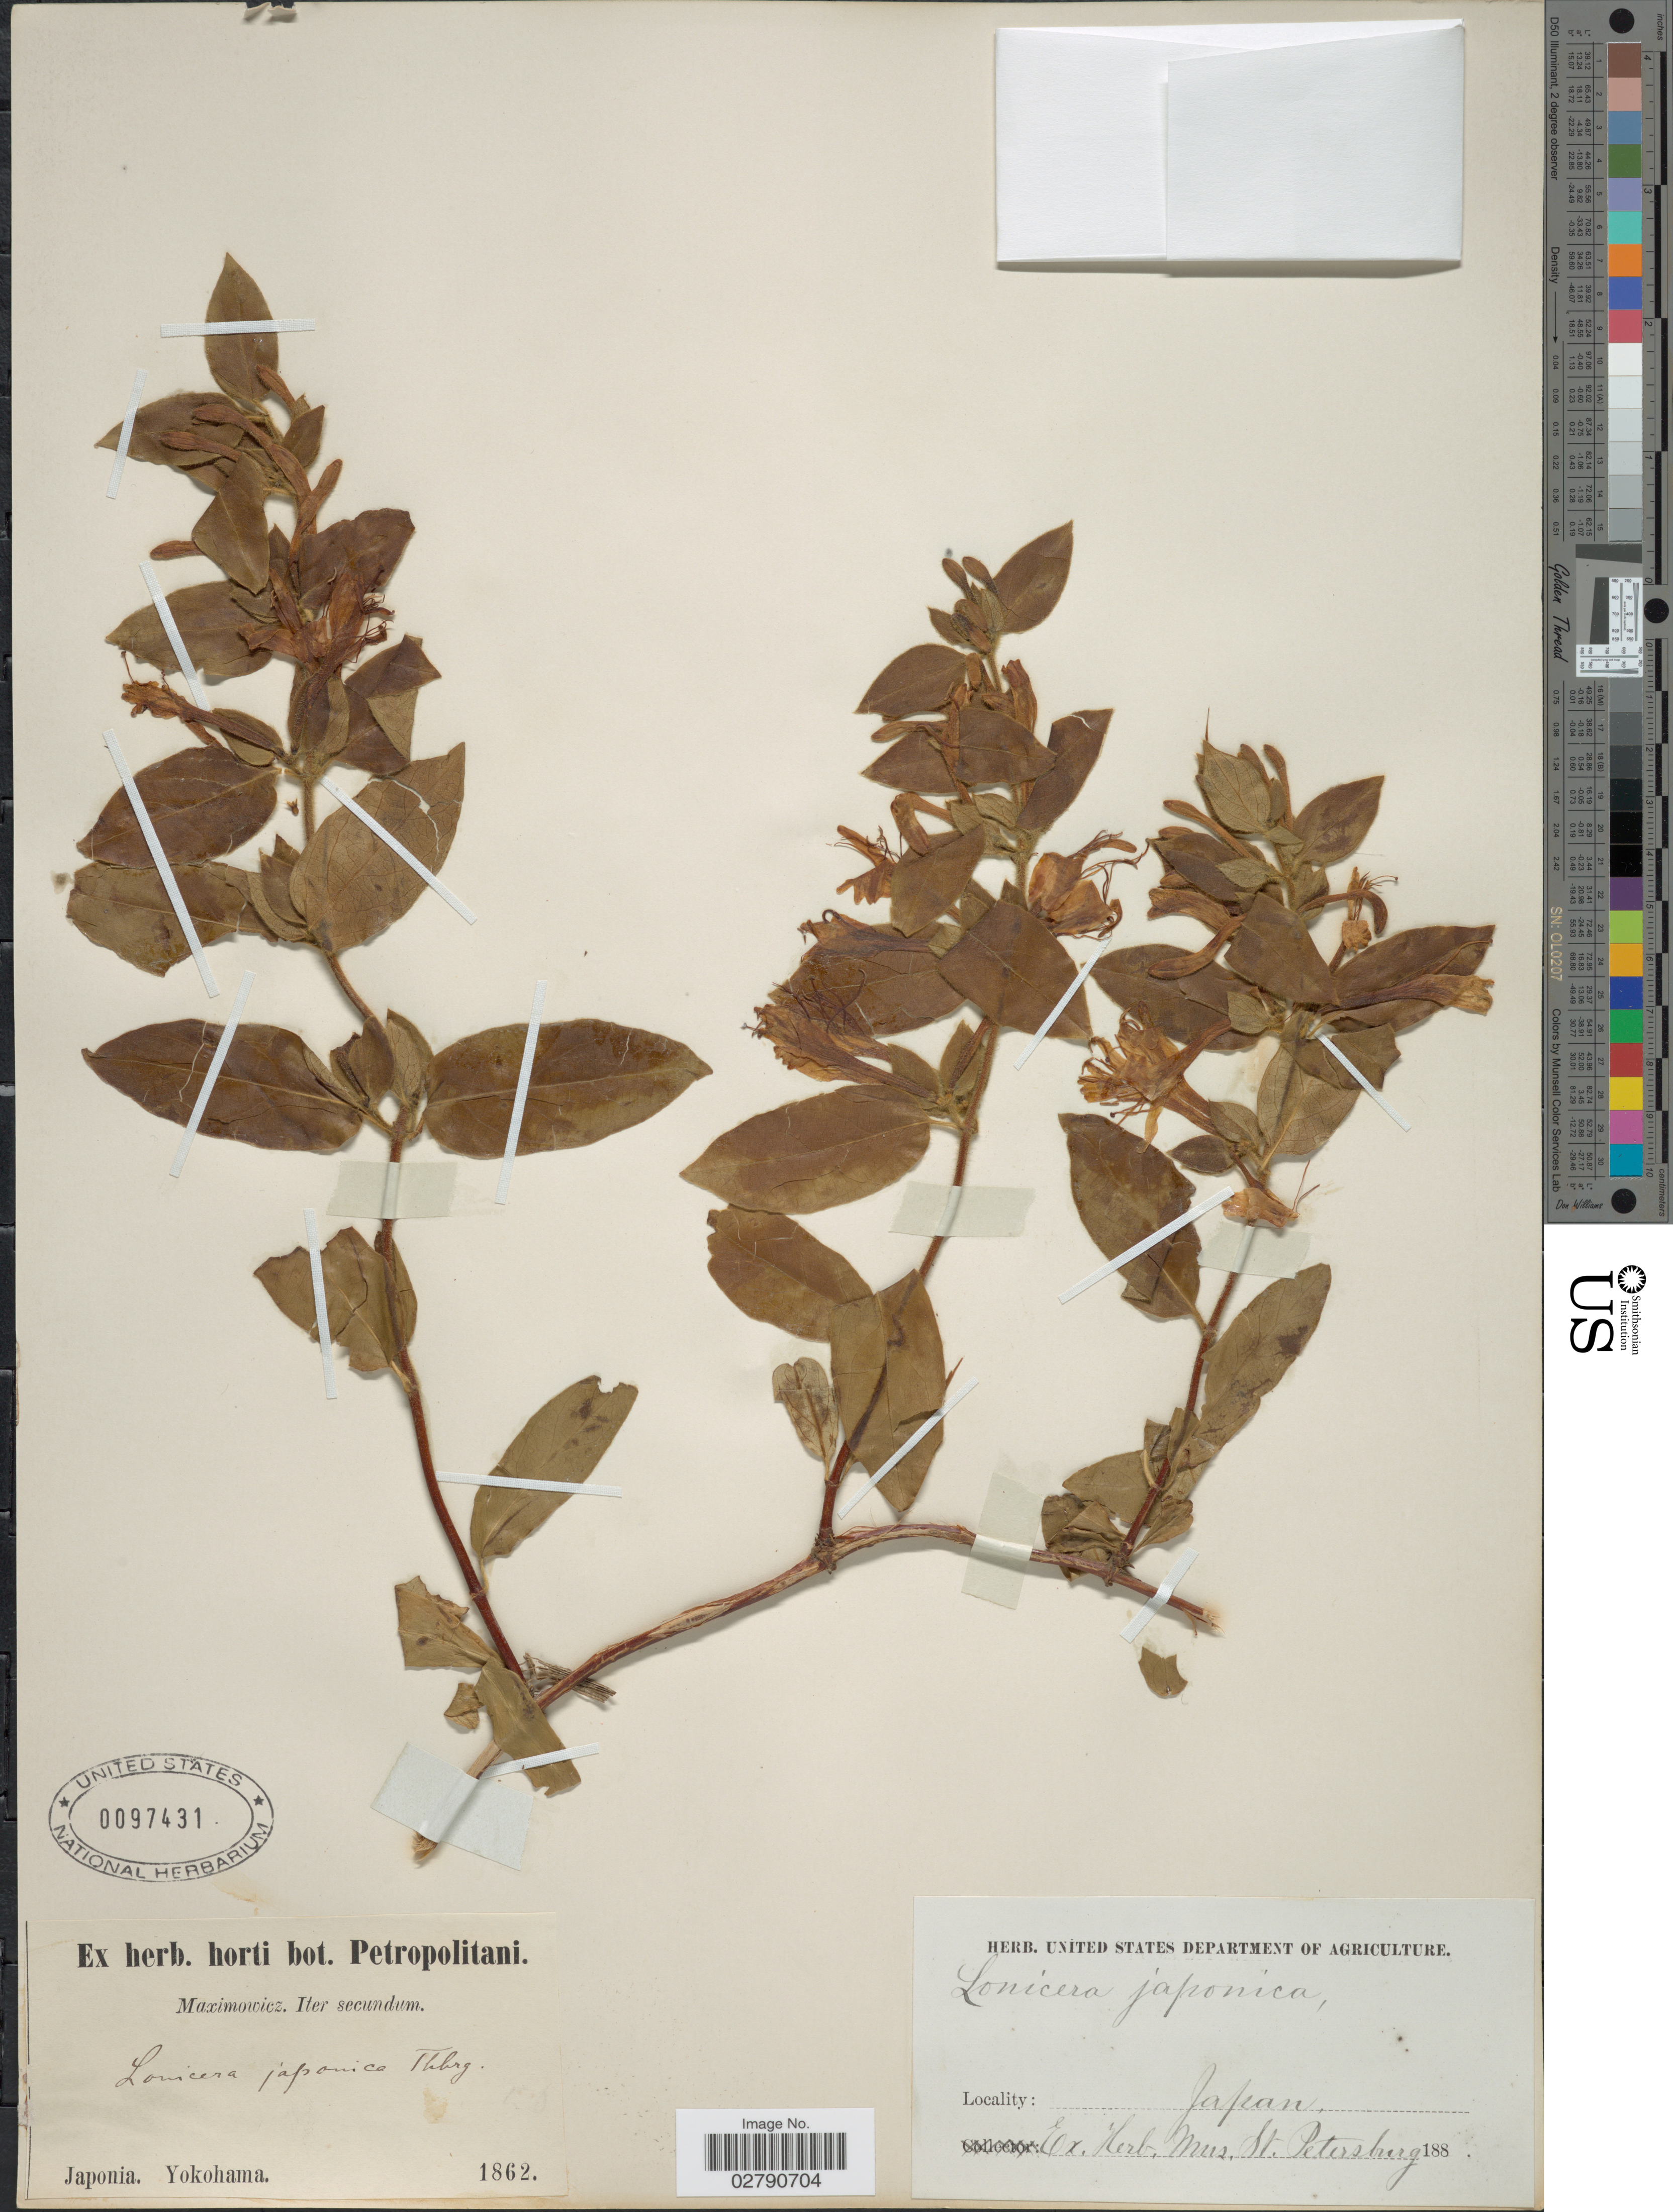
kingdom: Plantae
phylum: Tracheophyta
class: Magnoliopsida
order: Dipsacales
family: Caprifoliaceae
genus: Lonicera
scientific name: Lonicera japonica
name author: Thunb.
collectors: -. Maximowicz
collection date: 1862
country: Japan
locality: Yokohama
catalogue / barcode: US 97431